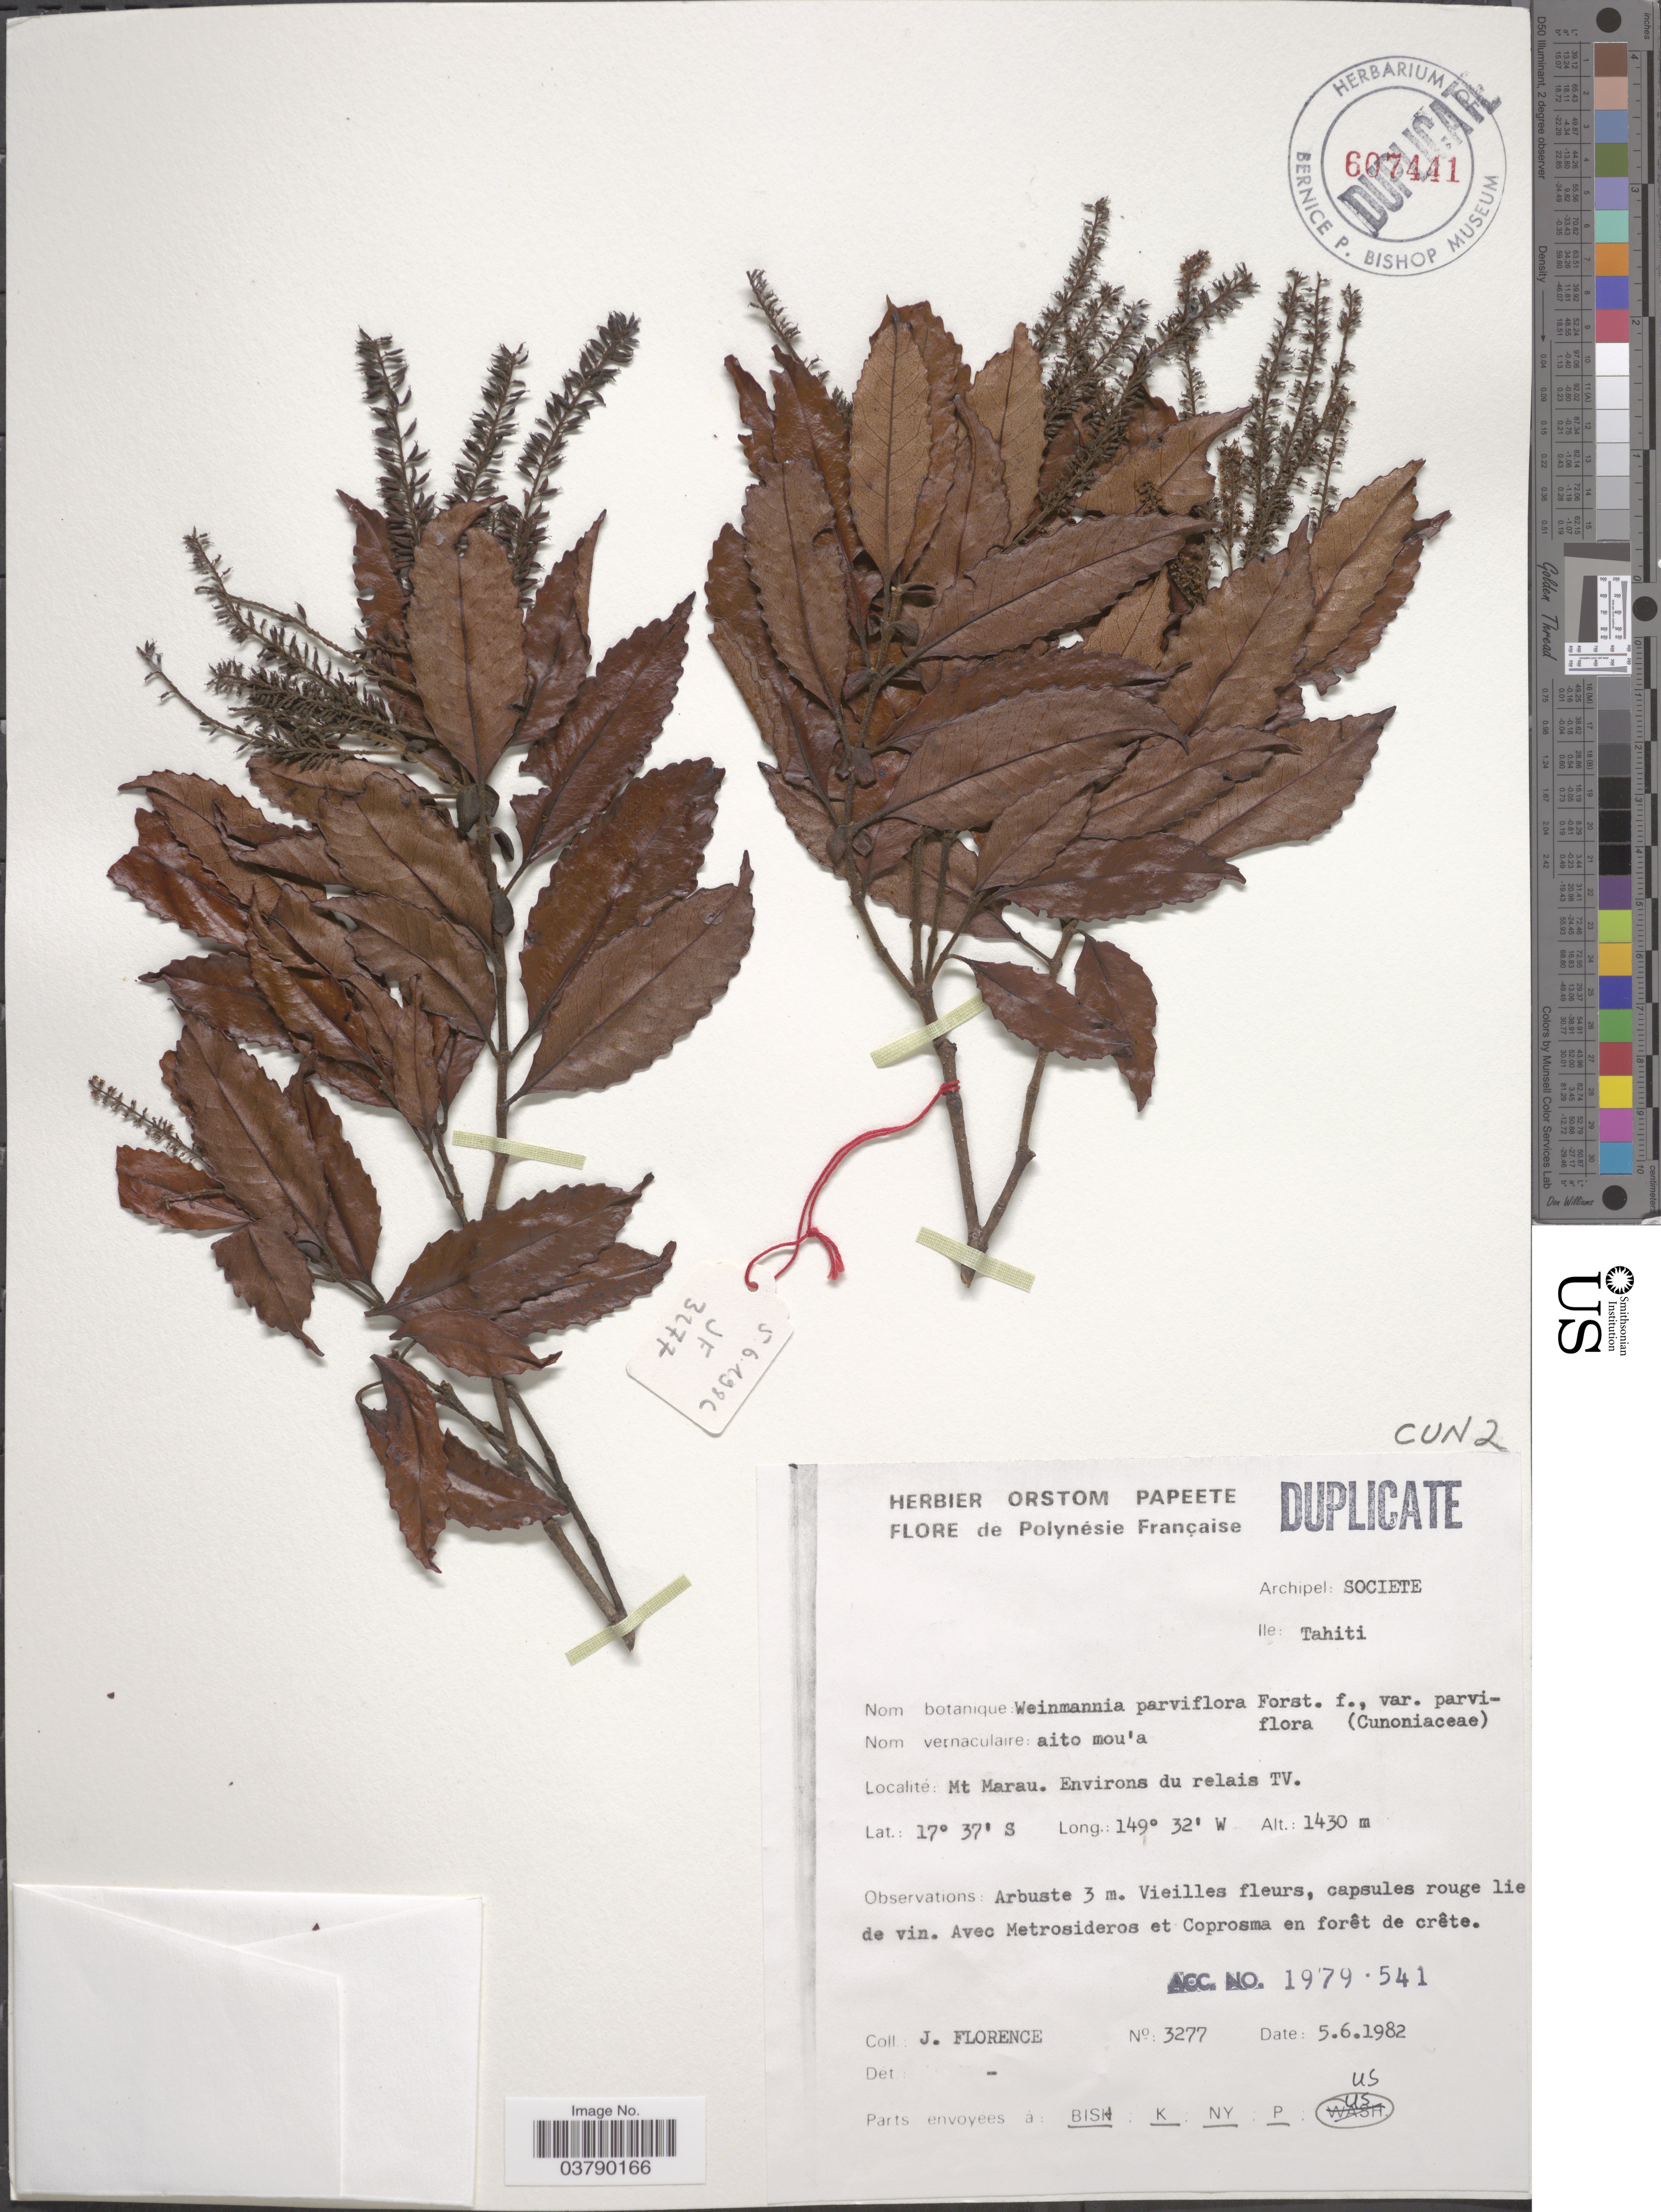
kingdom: Plantae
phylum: Tracheophyta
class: Magnoliopsida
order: Oxalidales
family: Cunoniaceae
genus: Pterophylla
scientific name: Pterophylla parviflora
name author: (G. Forst.) Pillon & H.C. Hopkins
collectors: J. Florence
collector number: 3277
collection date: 1982-06-05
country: French Polynesia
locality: Archipel: Societe, Ile: Tahiti. Mt Marau, Environs du relais TV.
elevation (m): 1430